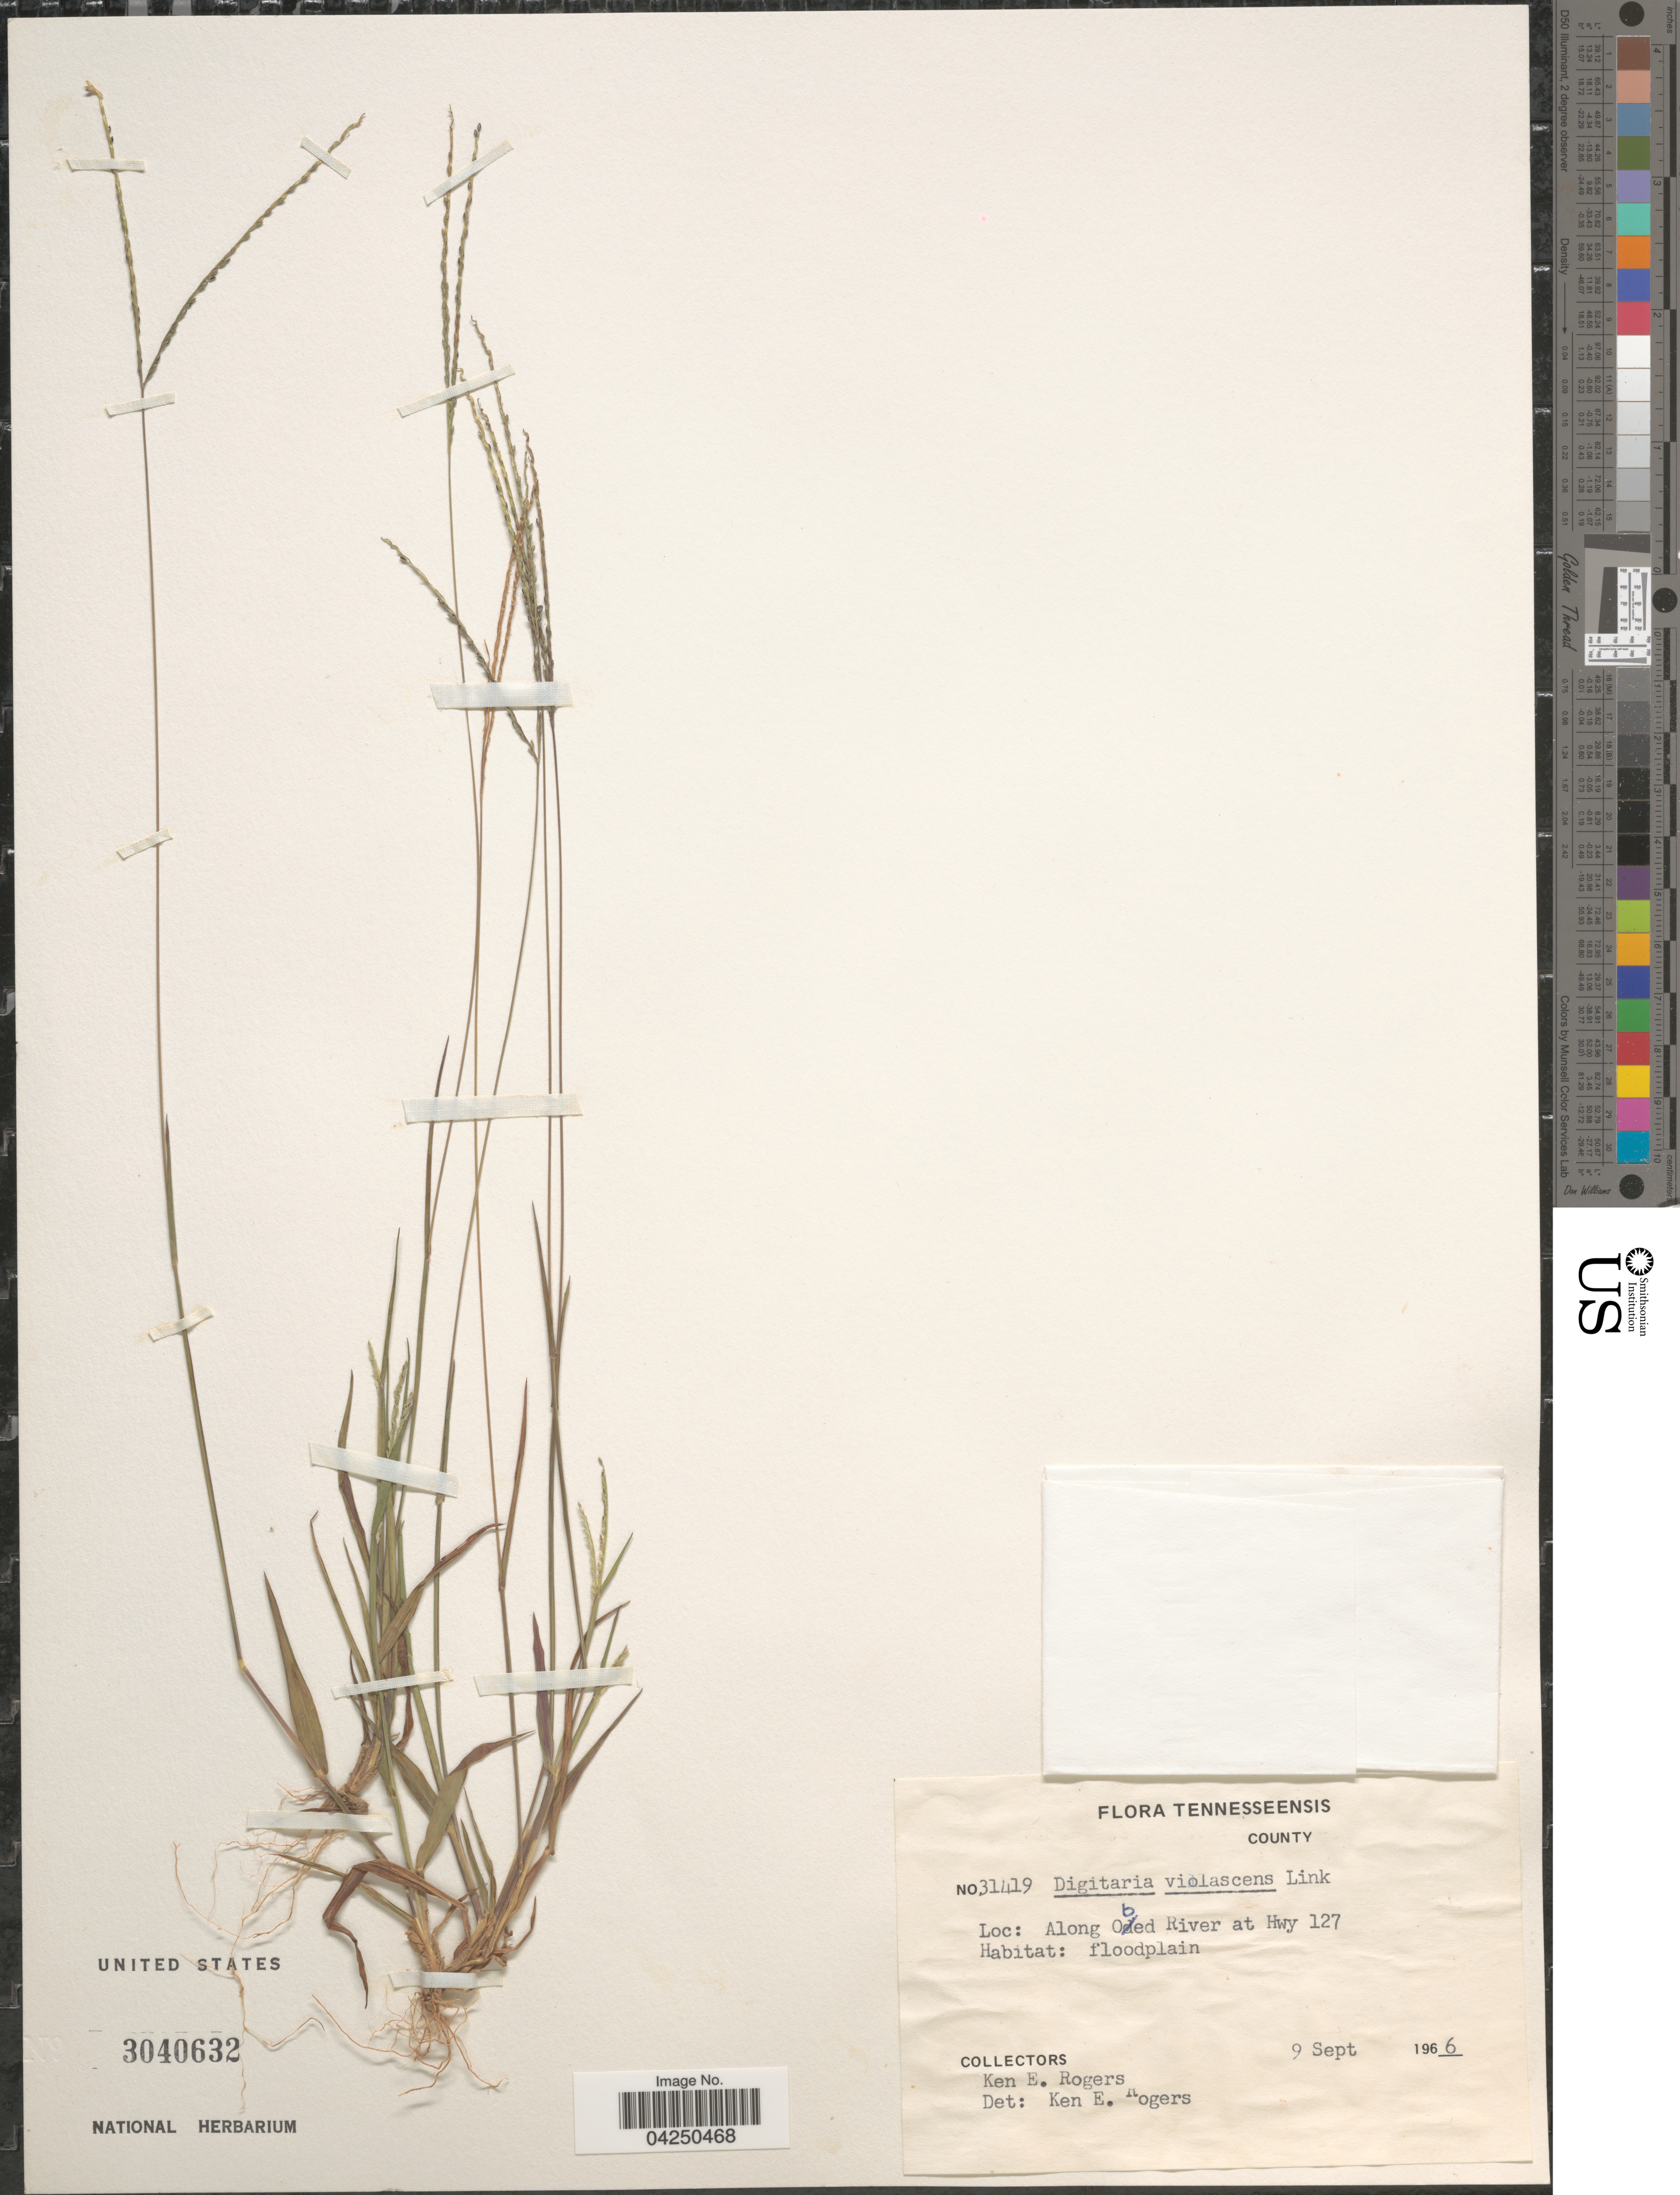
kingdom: Plantae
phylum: Tracheophyta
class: Liliopsida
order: Poales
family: Poaceae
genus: Digitaria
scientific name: Digitaria violascens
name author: Link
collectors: K. Rogers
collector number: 31419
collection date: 1966-09-09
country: United States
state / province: Tennessee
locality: Along Obed River at Hwy 127.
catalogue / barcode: US 3040632